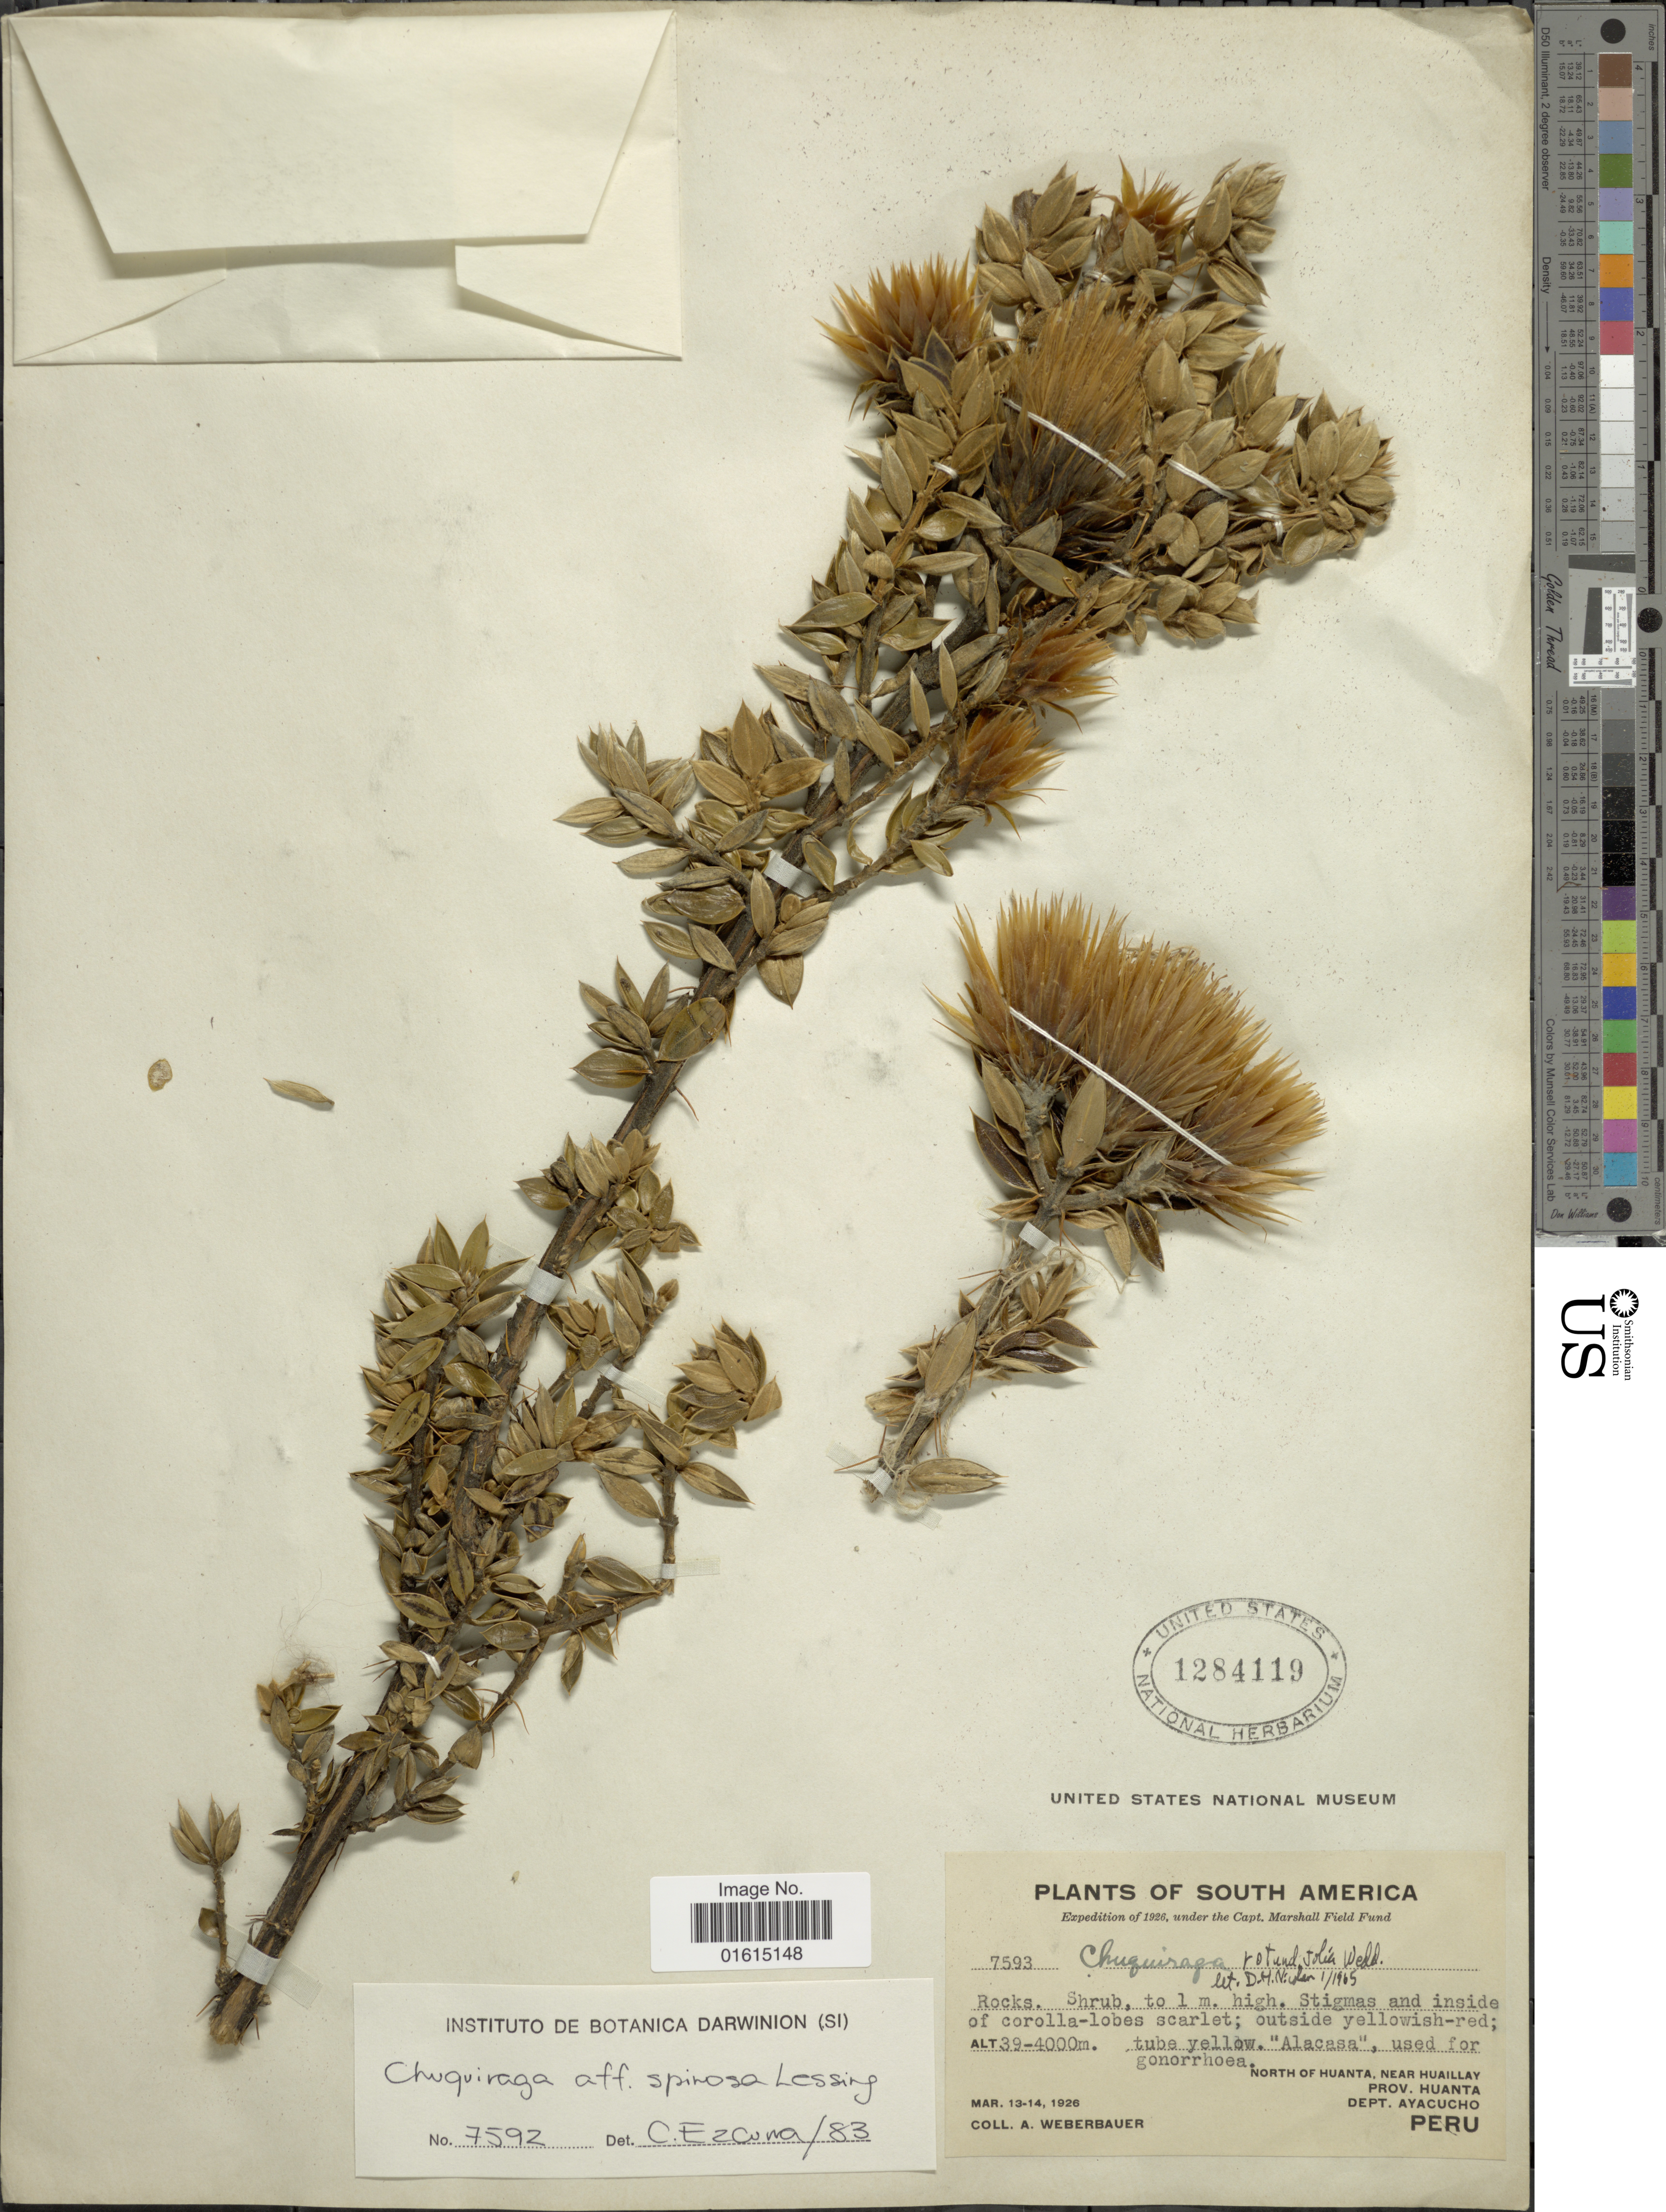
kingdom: Plantae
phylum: Tracheophyta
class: Magnoliopsida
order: Asterales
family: Asteraceae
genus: Chuquiraga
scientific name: Chuquiraga spinosa subsp. spinosa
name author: Less.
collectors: A. Weberbauer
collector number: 7593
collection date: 1926-03-13/1926-03-14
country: Peru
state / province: Ayacucho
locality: South America, north of Huanta, near Huaillay, Prov. Huanta, Dept. Ayacucho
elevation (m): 3900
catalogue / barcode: US 1284119